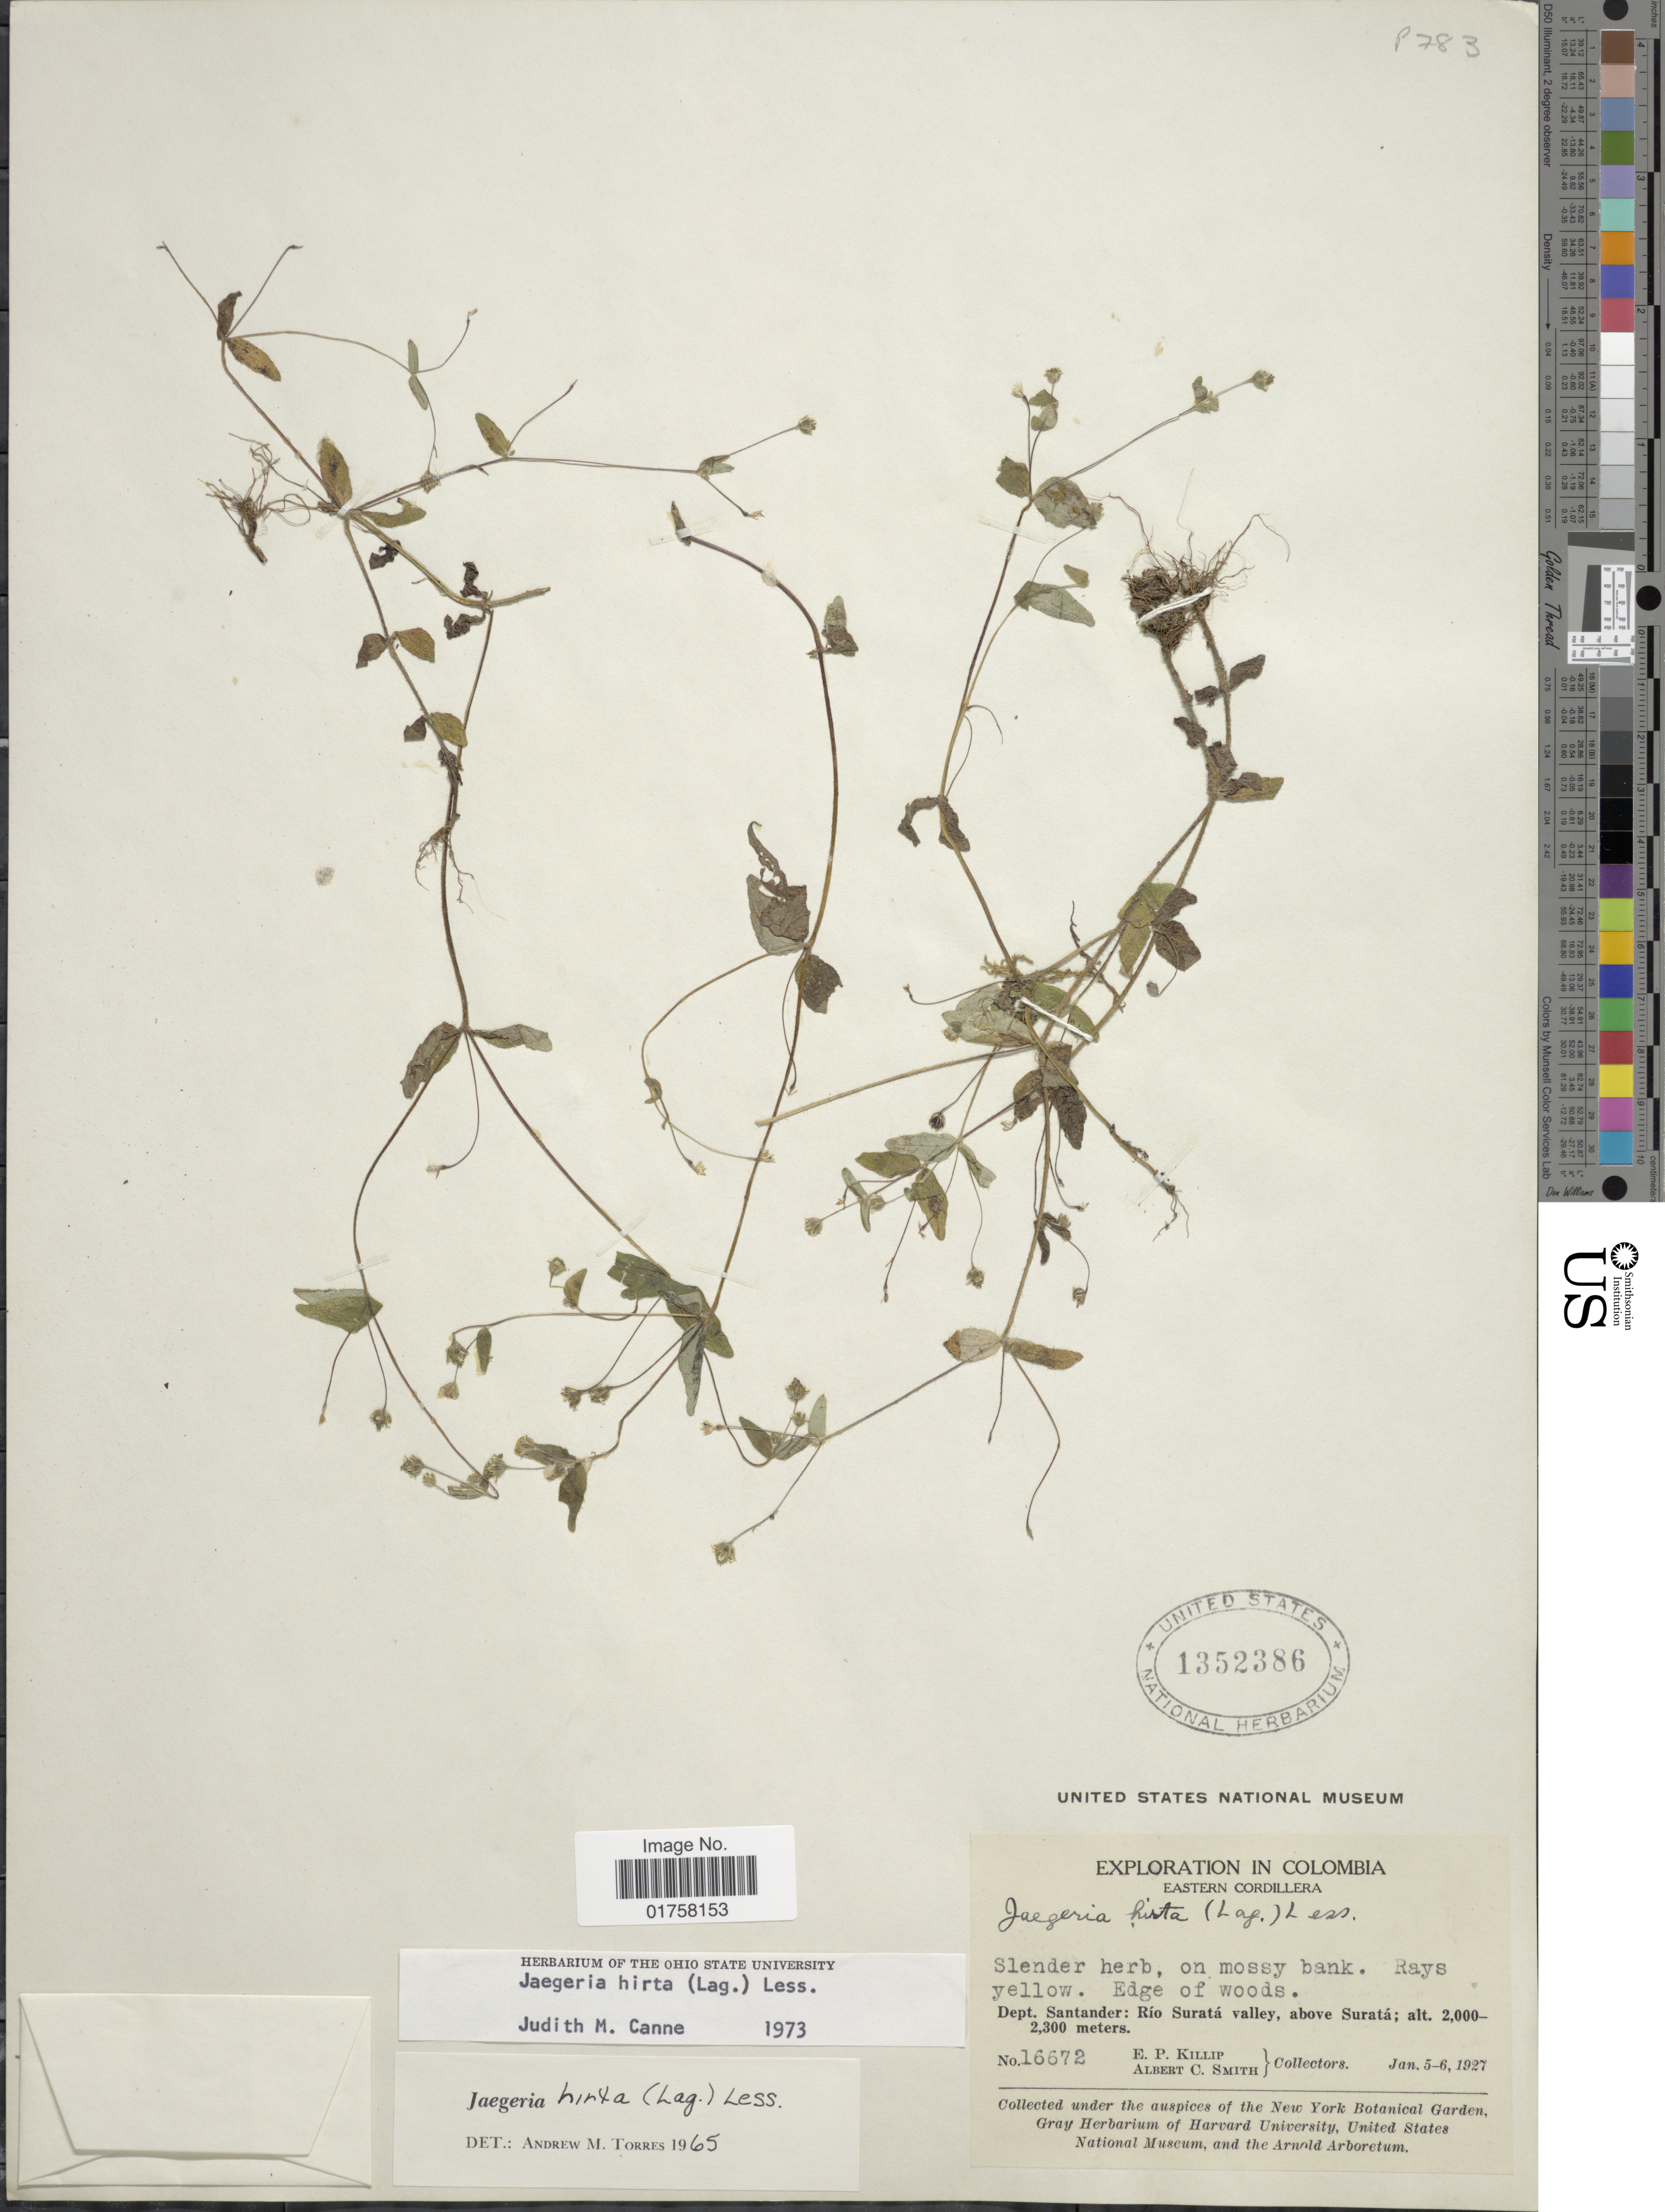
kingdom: Plantae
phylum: Tracheophyta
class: Magnoliopsida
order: Asterales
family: Asteraceae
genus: Jaegeria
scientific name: Jaegeria hirta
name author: (Lag.) Less.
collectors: E. P. Killip & A. C. Smith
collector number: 16672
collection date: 1927-01-05/1927-01-06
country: Colombia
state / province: Santander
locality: Eastern Cordillera, Río Suratá valley, above Suratá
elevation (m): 2000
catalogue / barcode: US 1352386